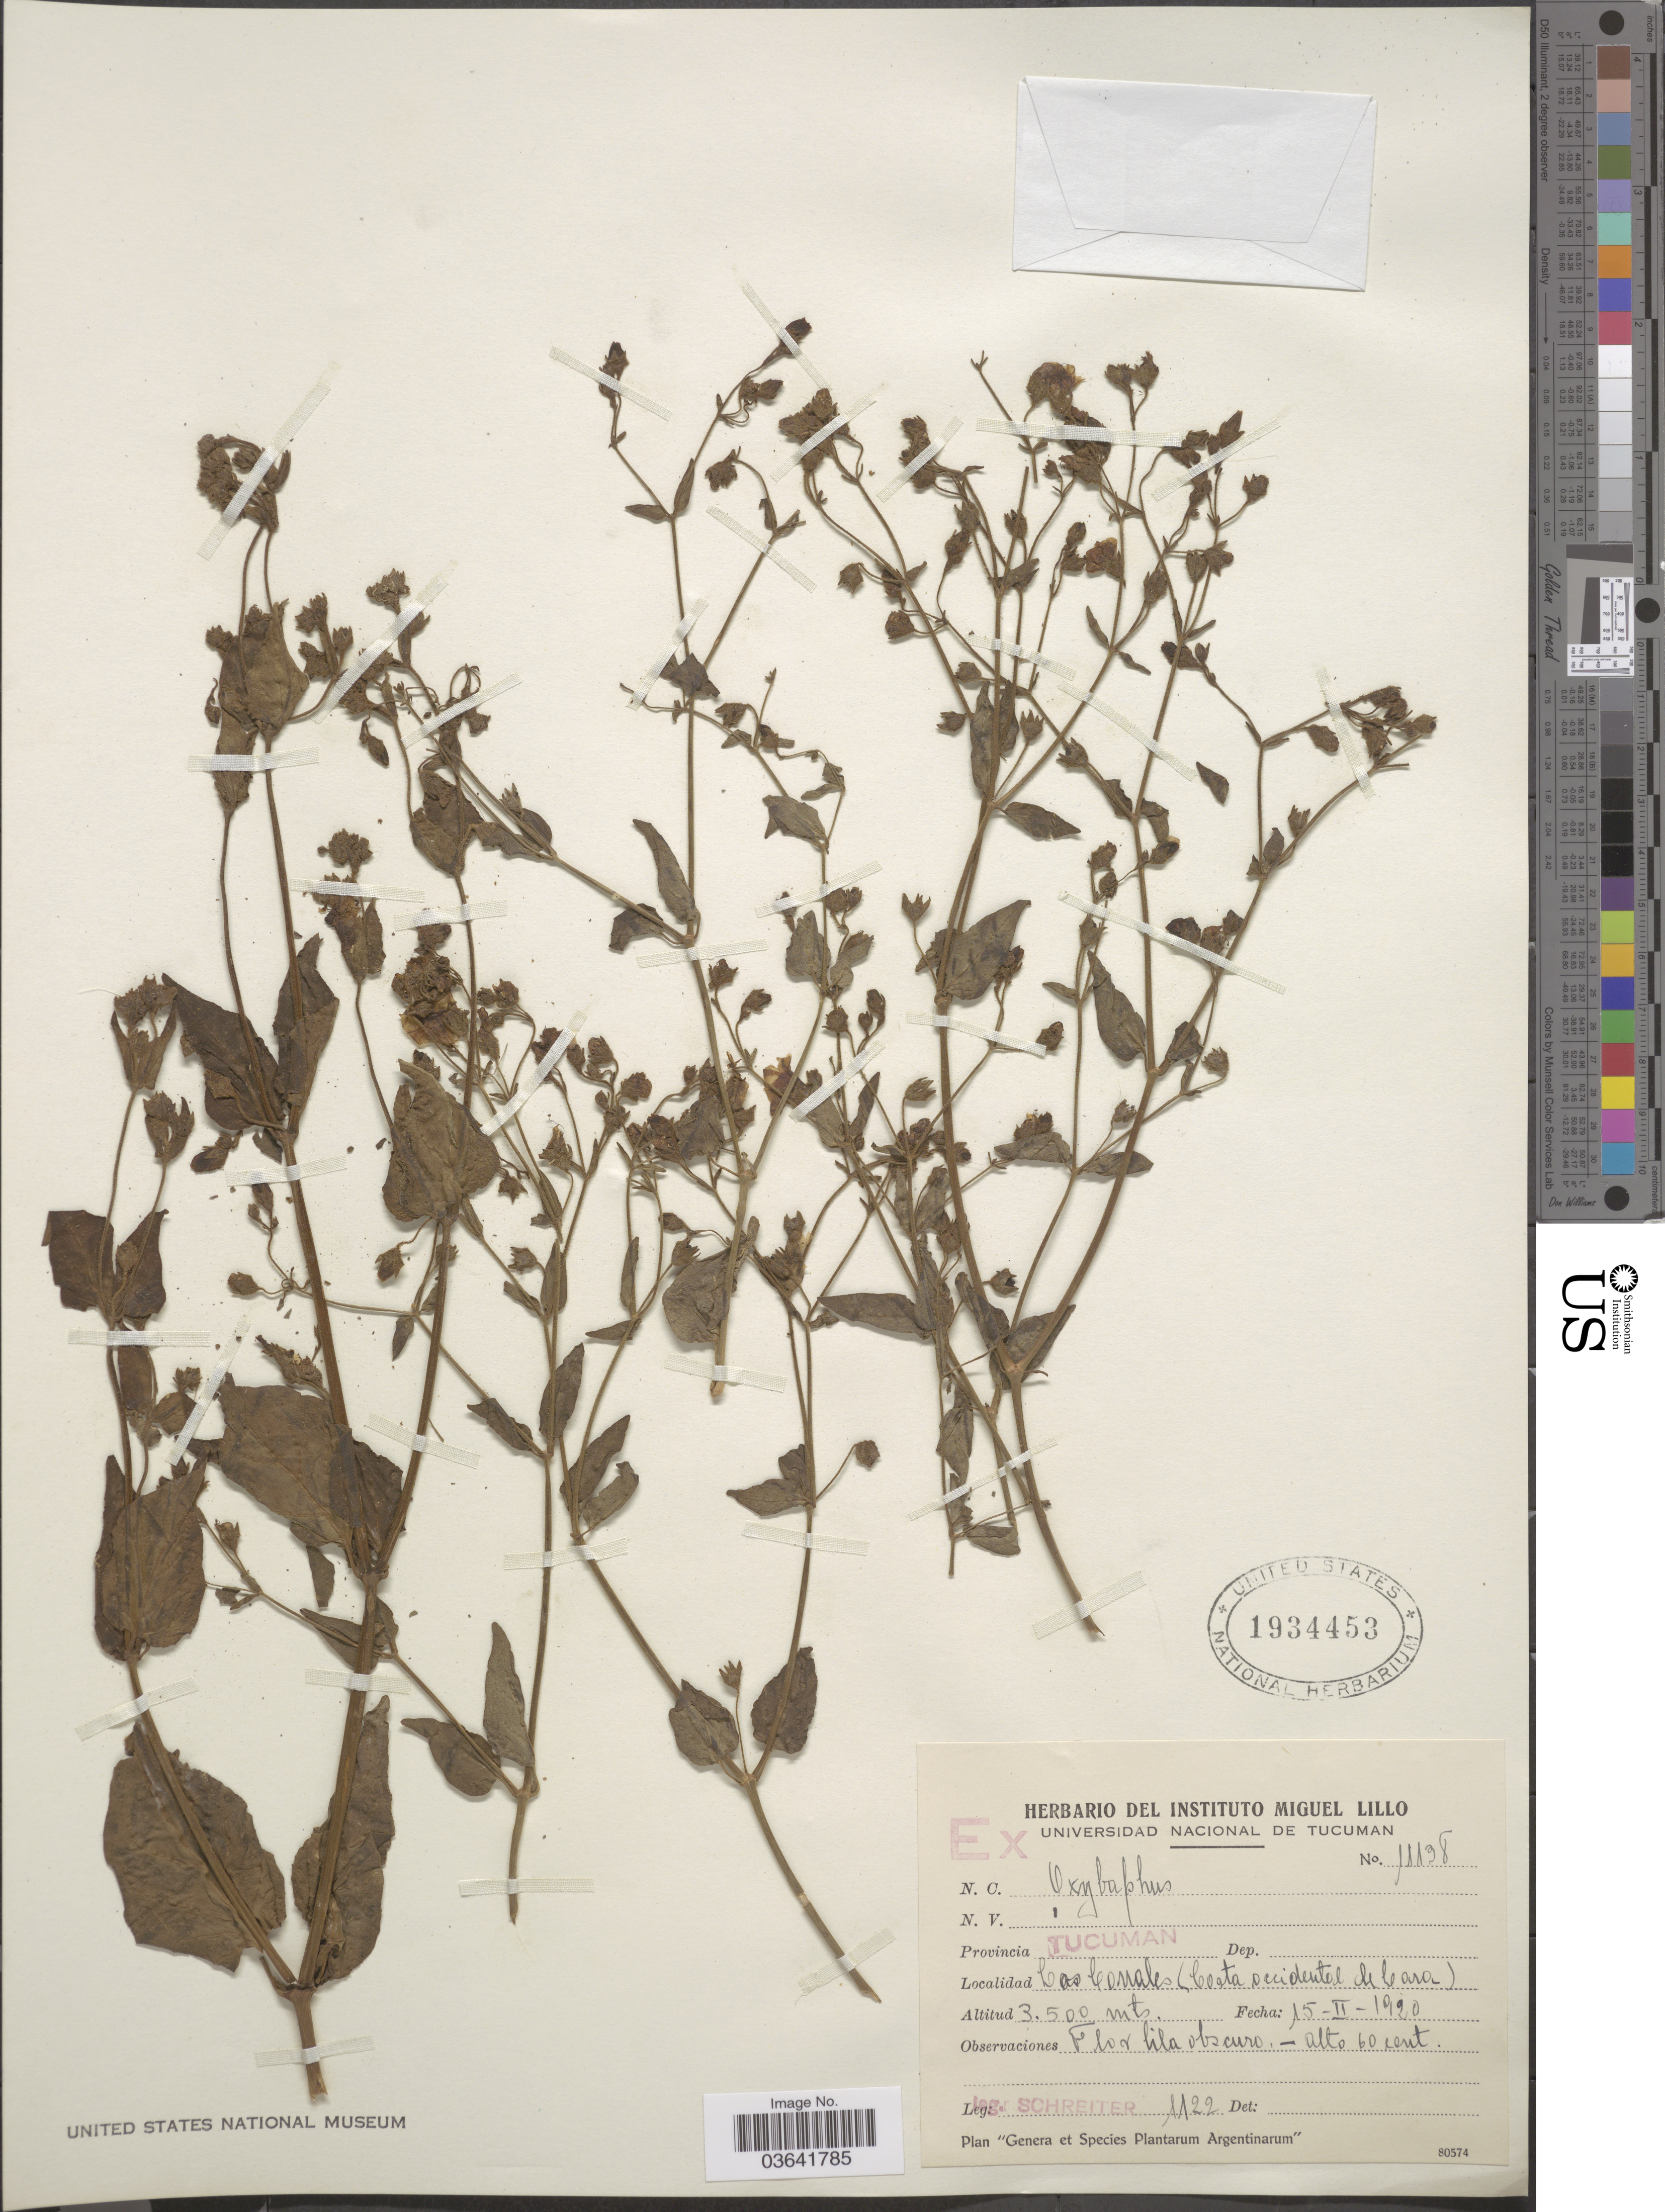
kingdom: Plantae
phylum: Tracheophyta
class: Magnoliopsida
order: Caryophyllales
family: Nyctaginaceae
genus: Mirabilis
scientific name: Mirabilis sp.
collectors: -. Schreiter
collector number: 1122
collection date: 1920-02-15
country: Argentina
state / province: Tucuman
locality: Los Corrales (Costa occidental de Cara).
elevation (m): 3500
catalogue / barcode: US 1934453